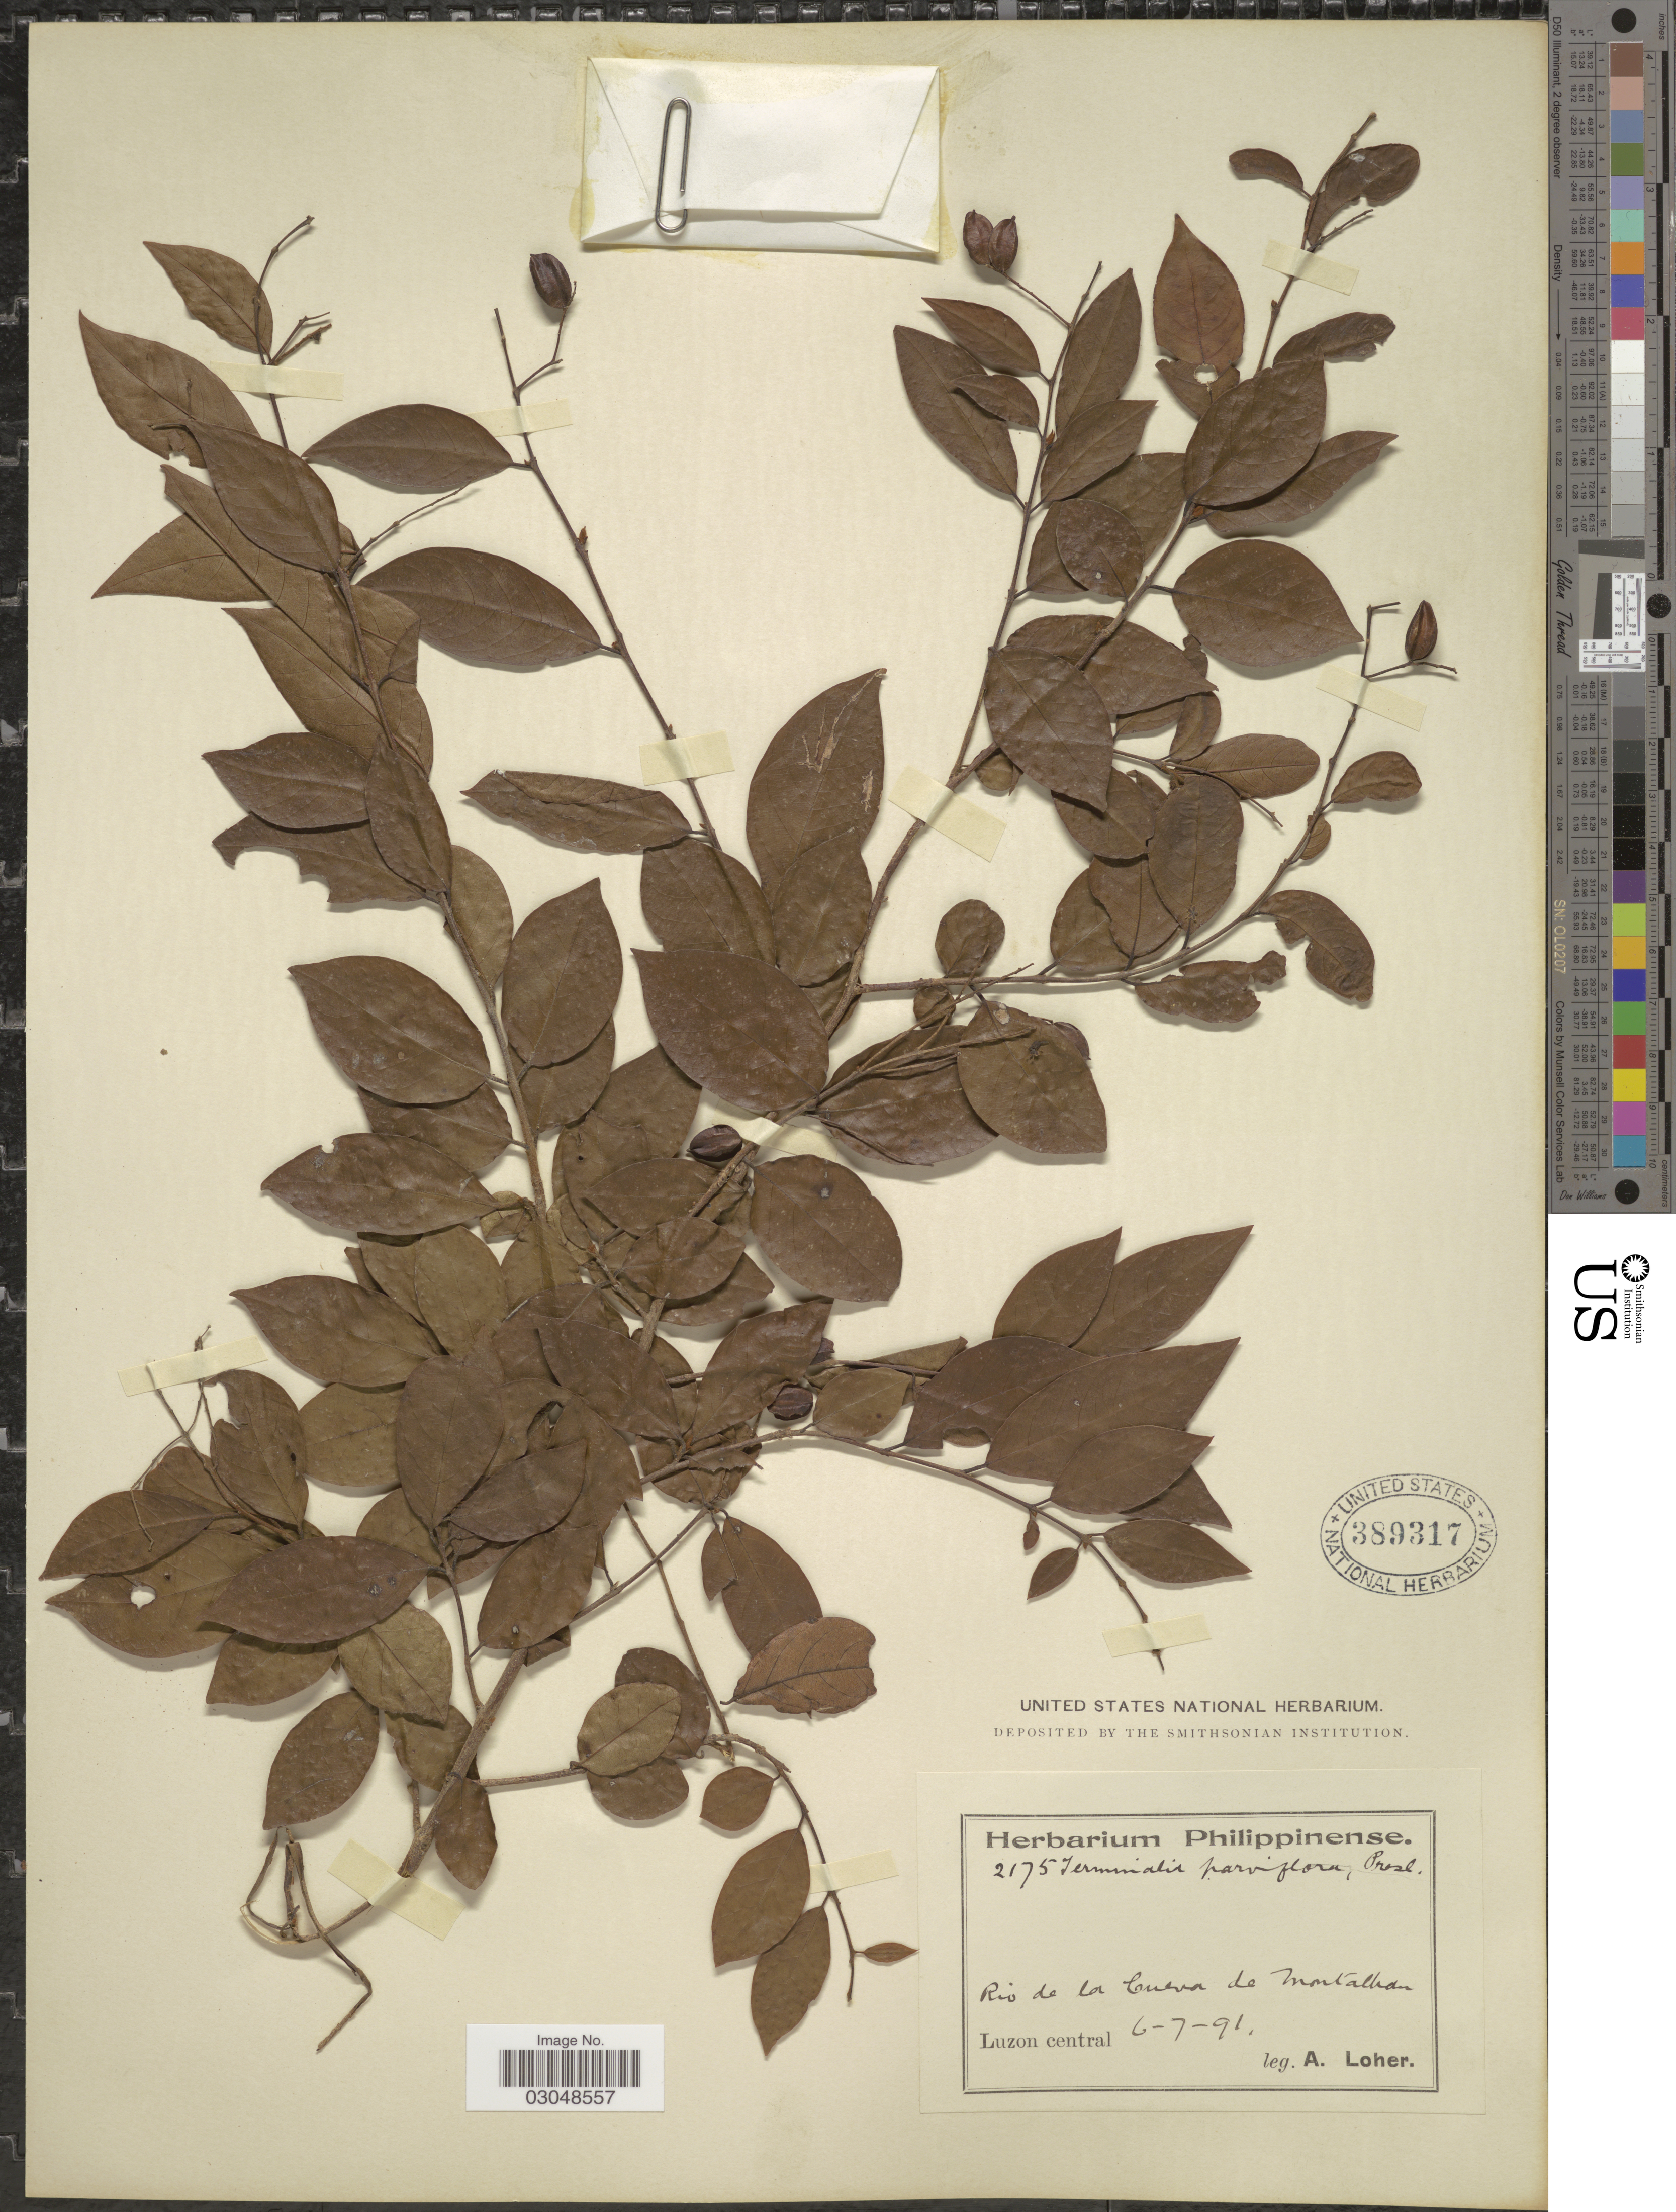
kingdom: Plantae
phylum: Tracheophyta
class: Magnoliopsida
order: Myrtales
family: Combretaceae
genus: Terminalia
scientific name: Terminalia polyantha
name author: C. Presl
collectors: A. Loher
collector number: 2175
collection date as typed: Transcribed d/m/y: 6/7/91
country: Philippines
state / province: Central Luzon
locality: Rio de la Cueva de Montalban, Luzon central.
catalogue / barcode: US 389317